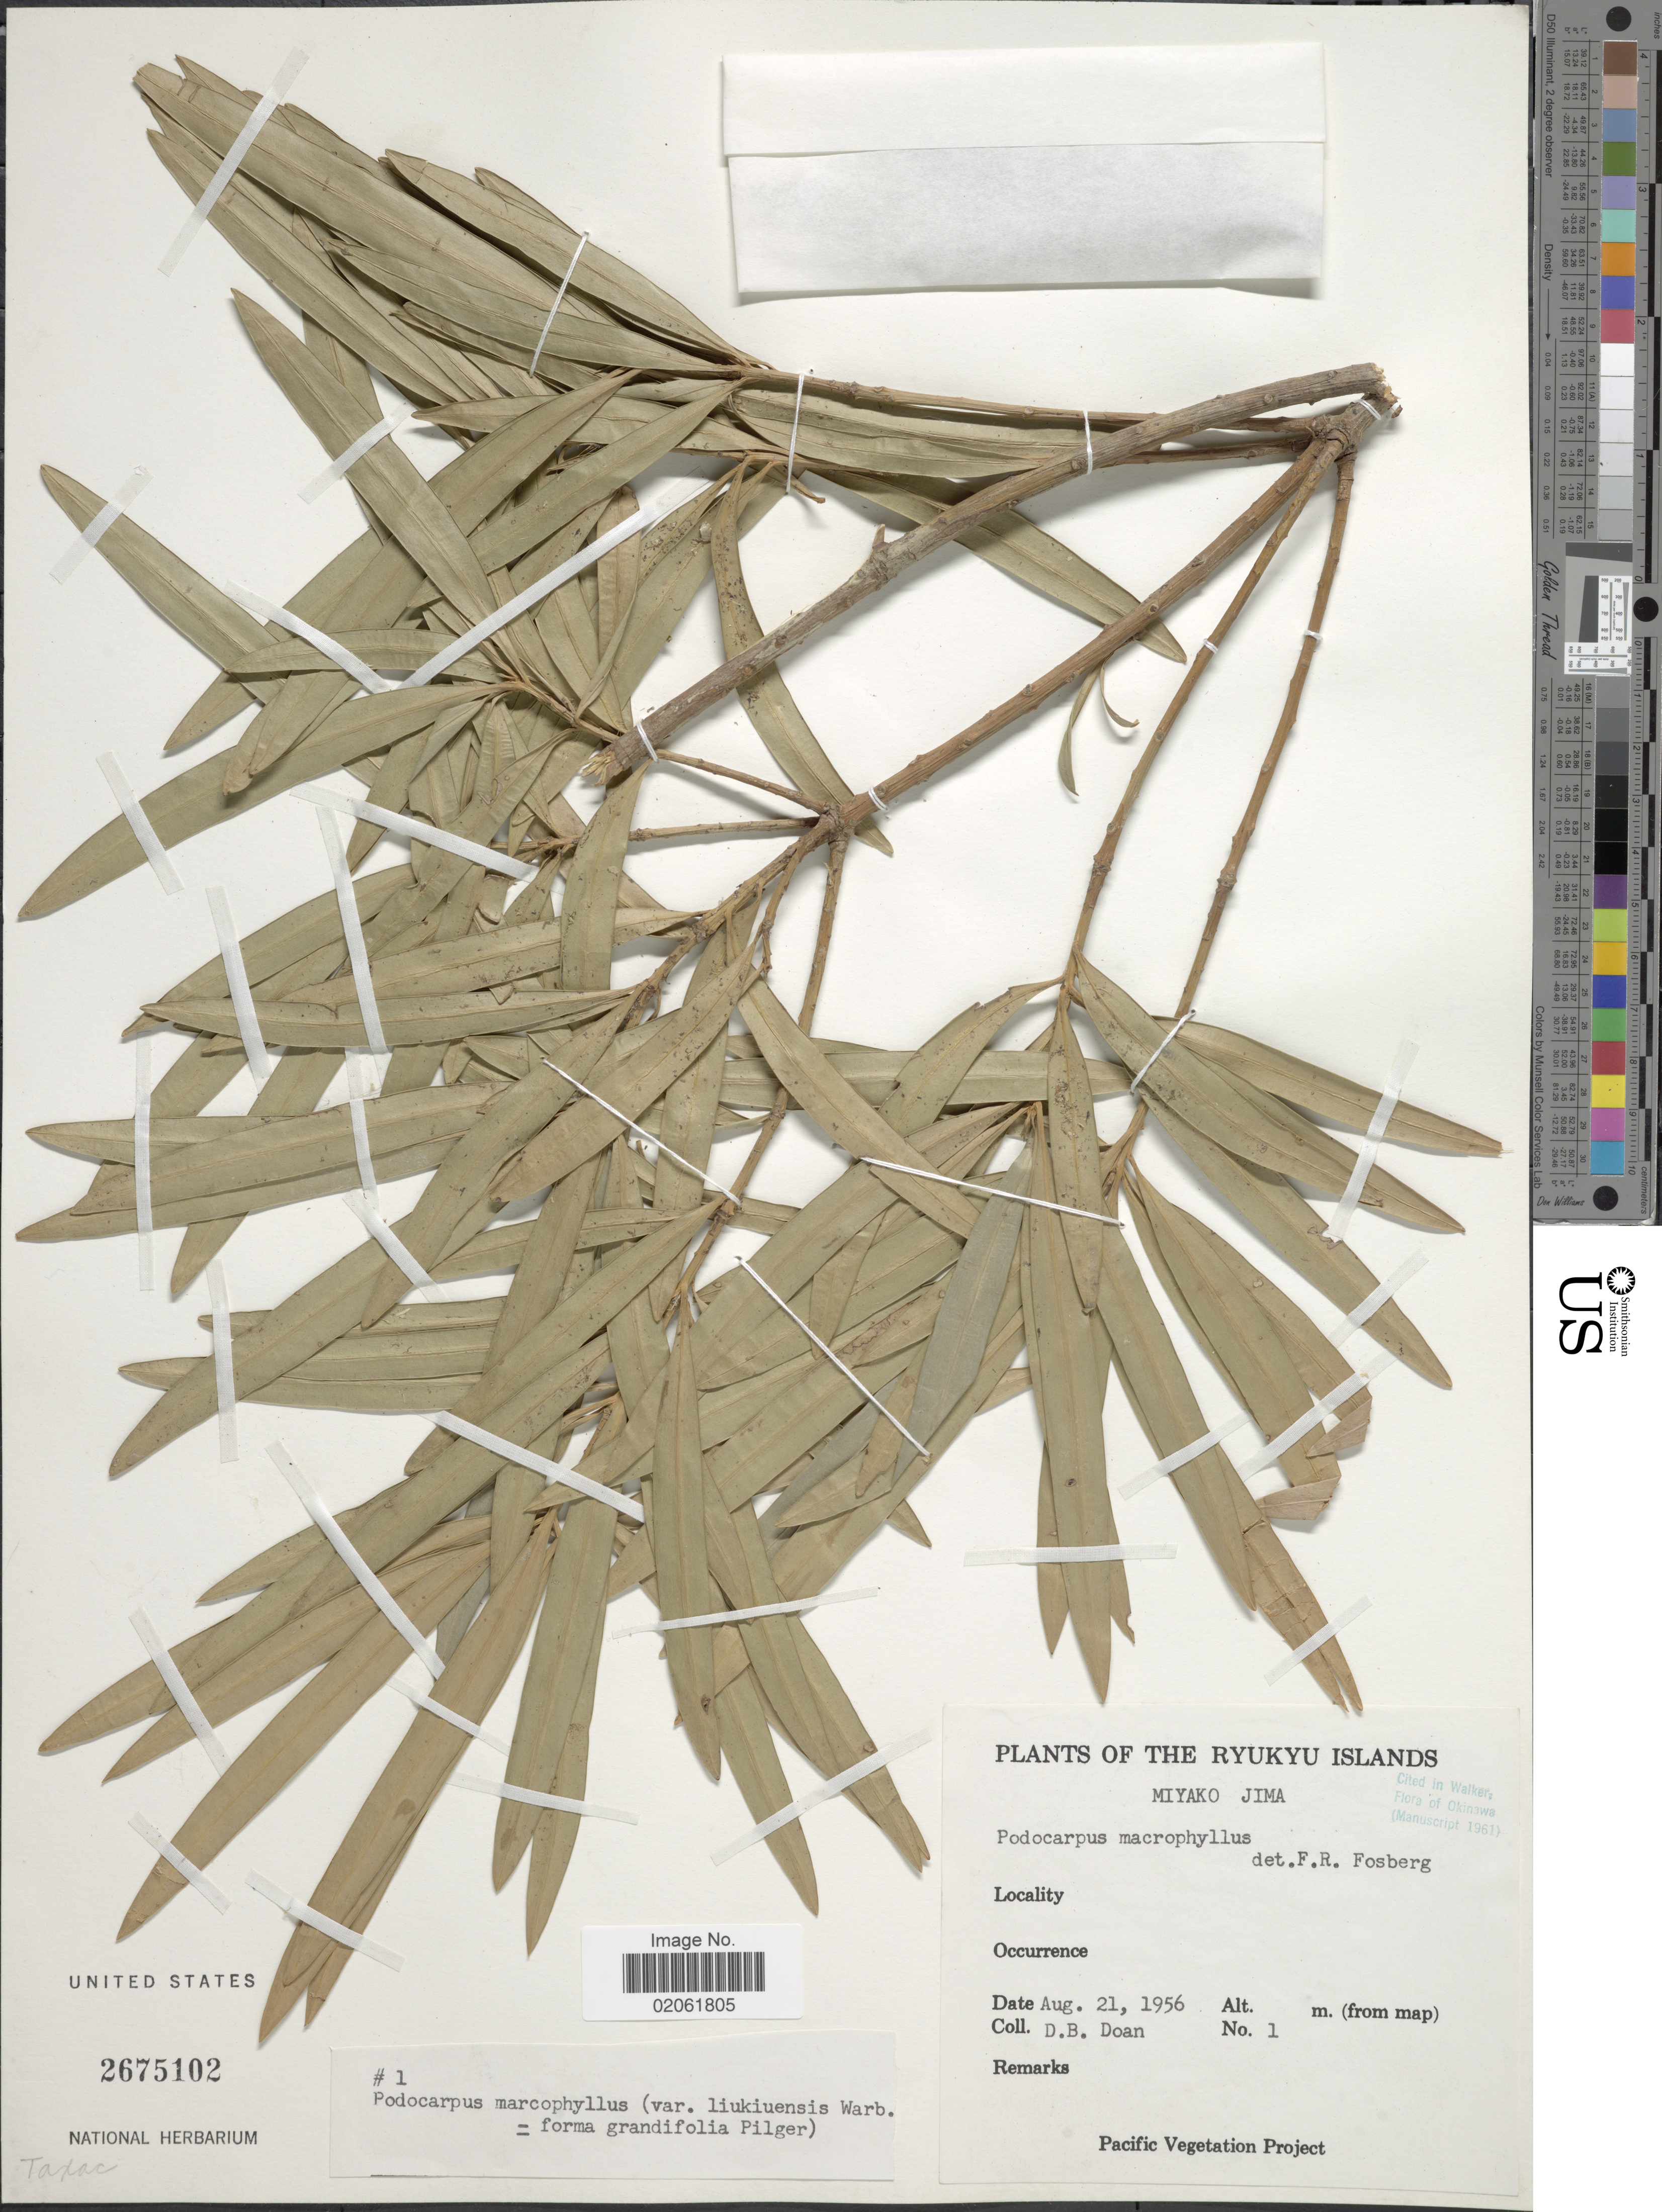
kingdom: Plantae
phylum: Tracheophyta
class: Pinopsida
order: Pinales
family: Podocarpaceae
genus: Podocarpus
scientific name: Podocarpus macrophyllus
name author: (Thunb.) Sweet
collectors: D. Doan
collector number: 1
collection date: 1956-08-21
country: Japan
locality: Ryukyu Islands, Miyako Jima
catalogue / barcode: US 2675102